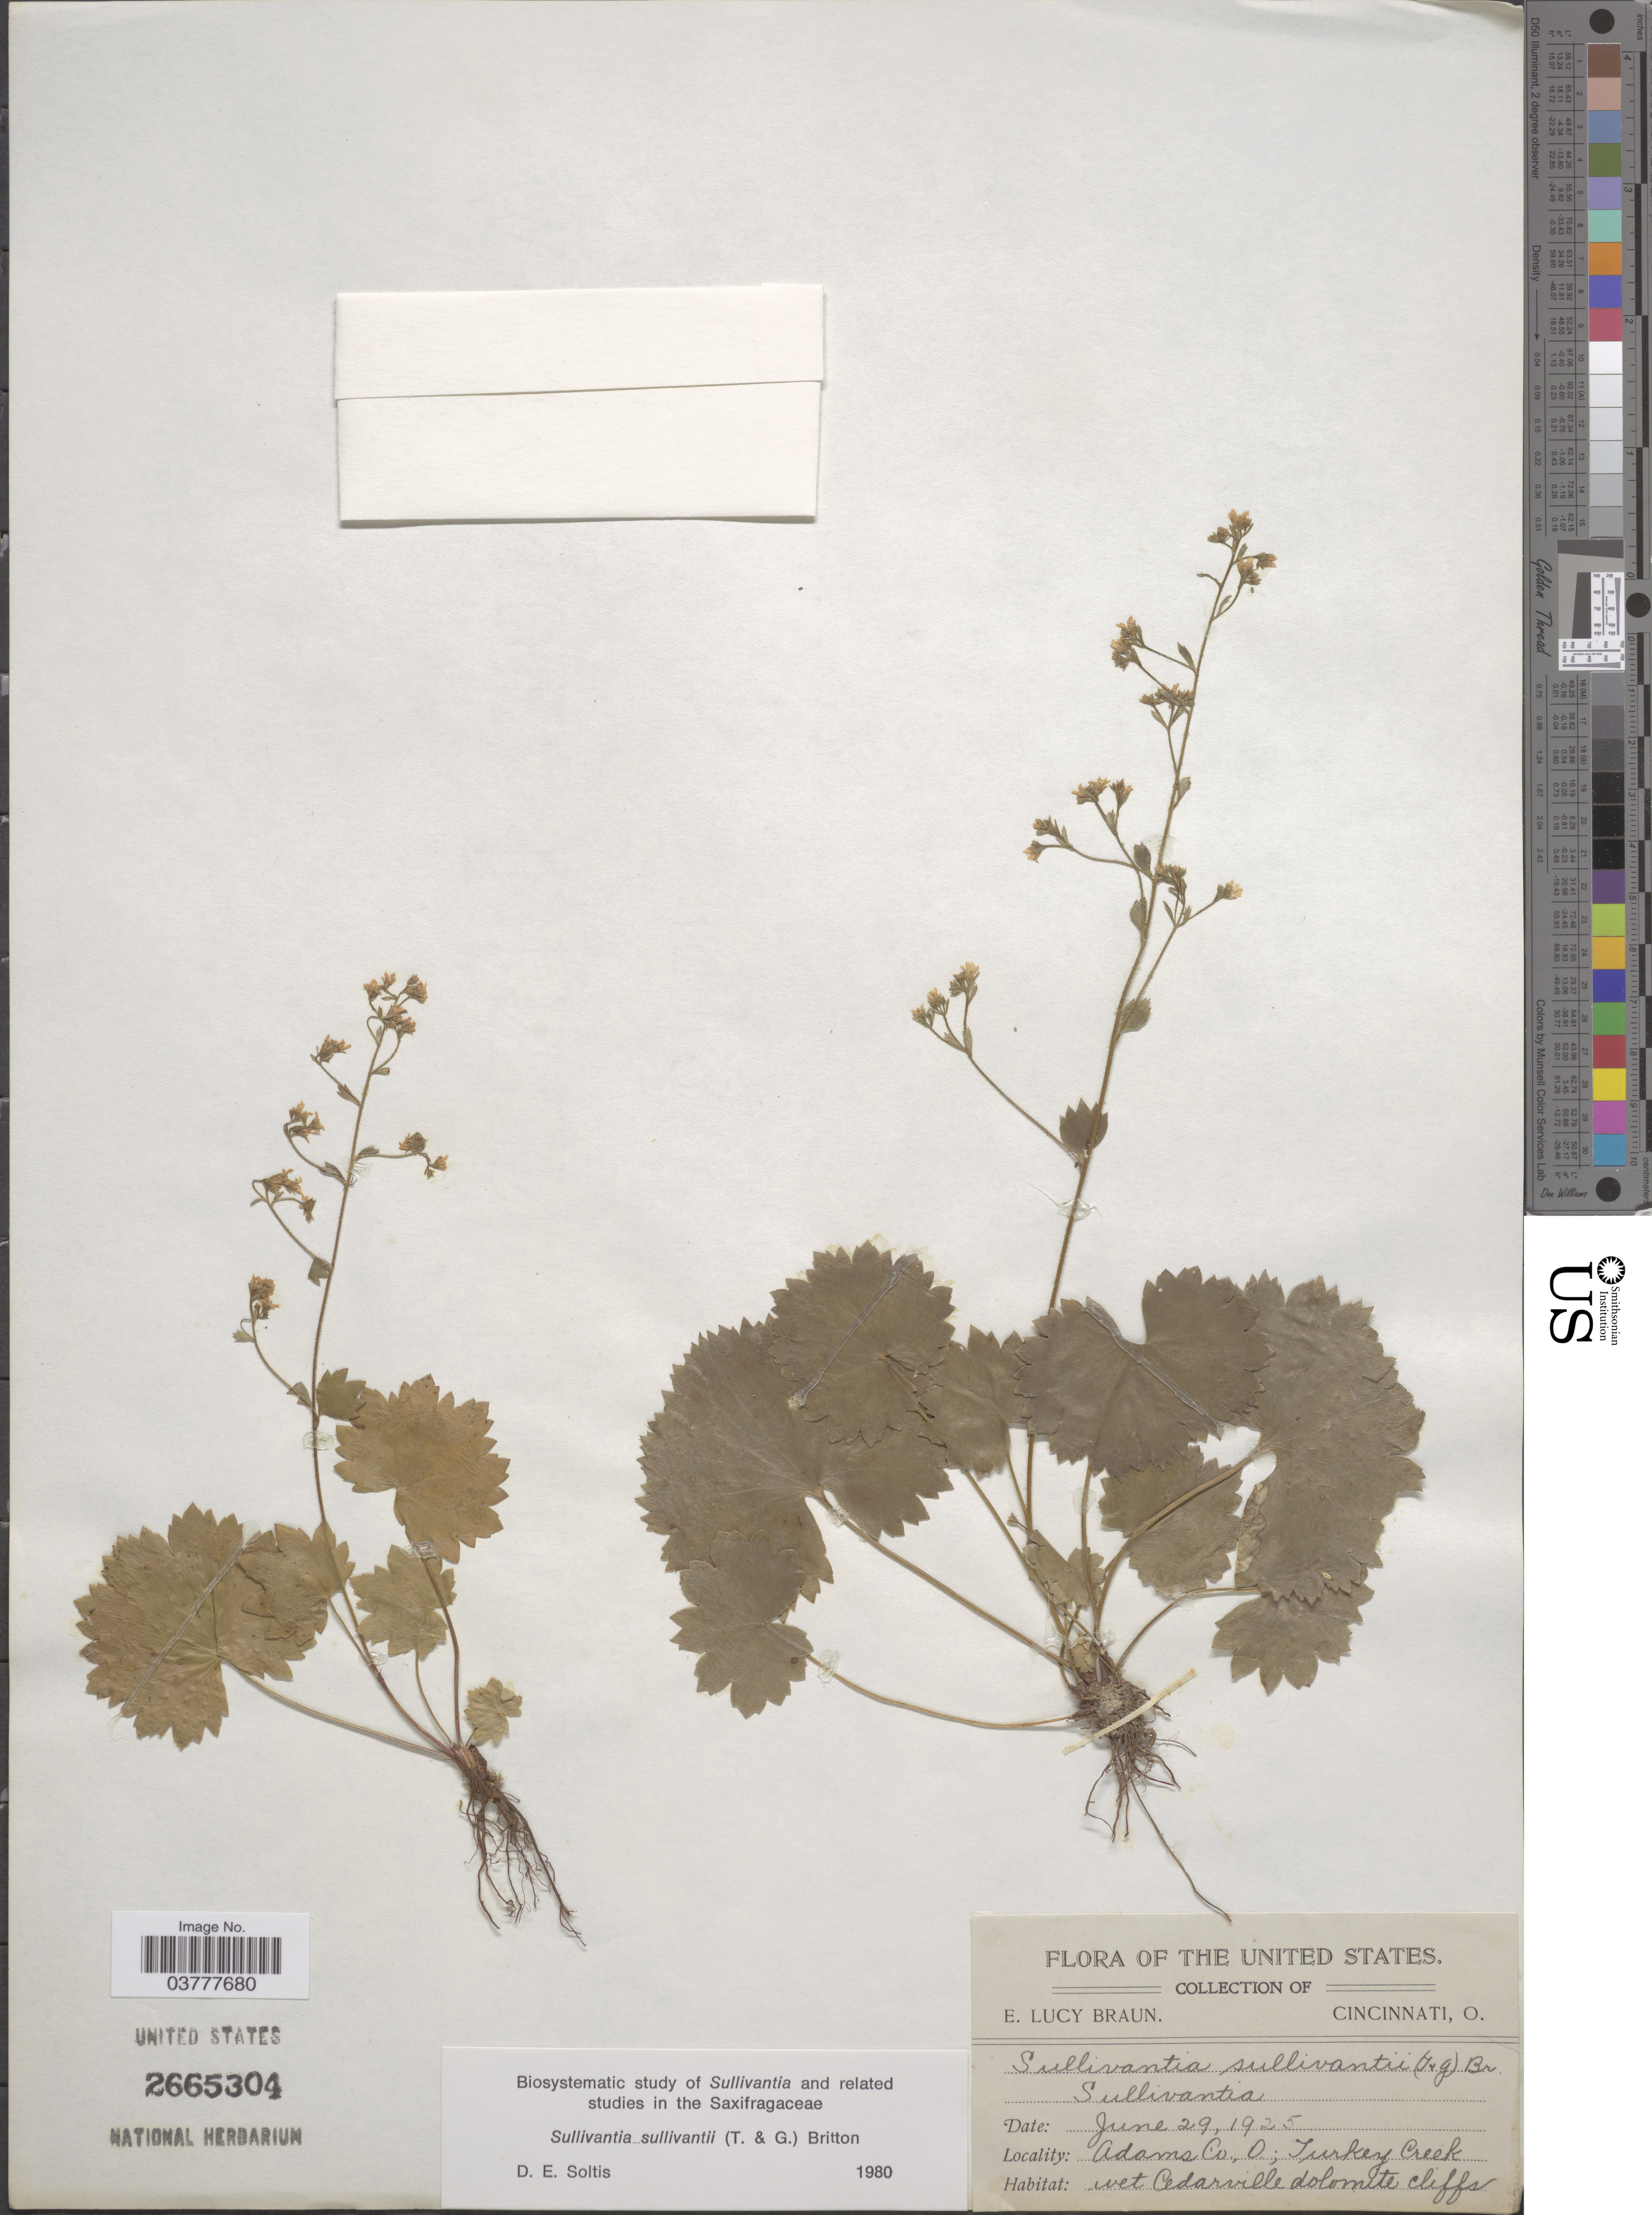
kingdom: Plantae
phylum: Tracheophyta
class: Magnoliopsida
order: Saxifragales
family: Saxifragaceae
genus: Sullivantia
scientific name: Sullivantia sullivantii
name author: (Torr. & A. Gray) Britton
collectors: E. L. Braun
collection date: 1925-06-29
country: United States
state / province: Ohio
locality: Adams Co. Turkey Creek. Wet Cedarville dolomitte cliffs.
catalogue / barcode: US 2665304